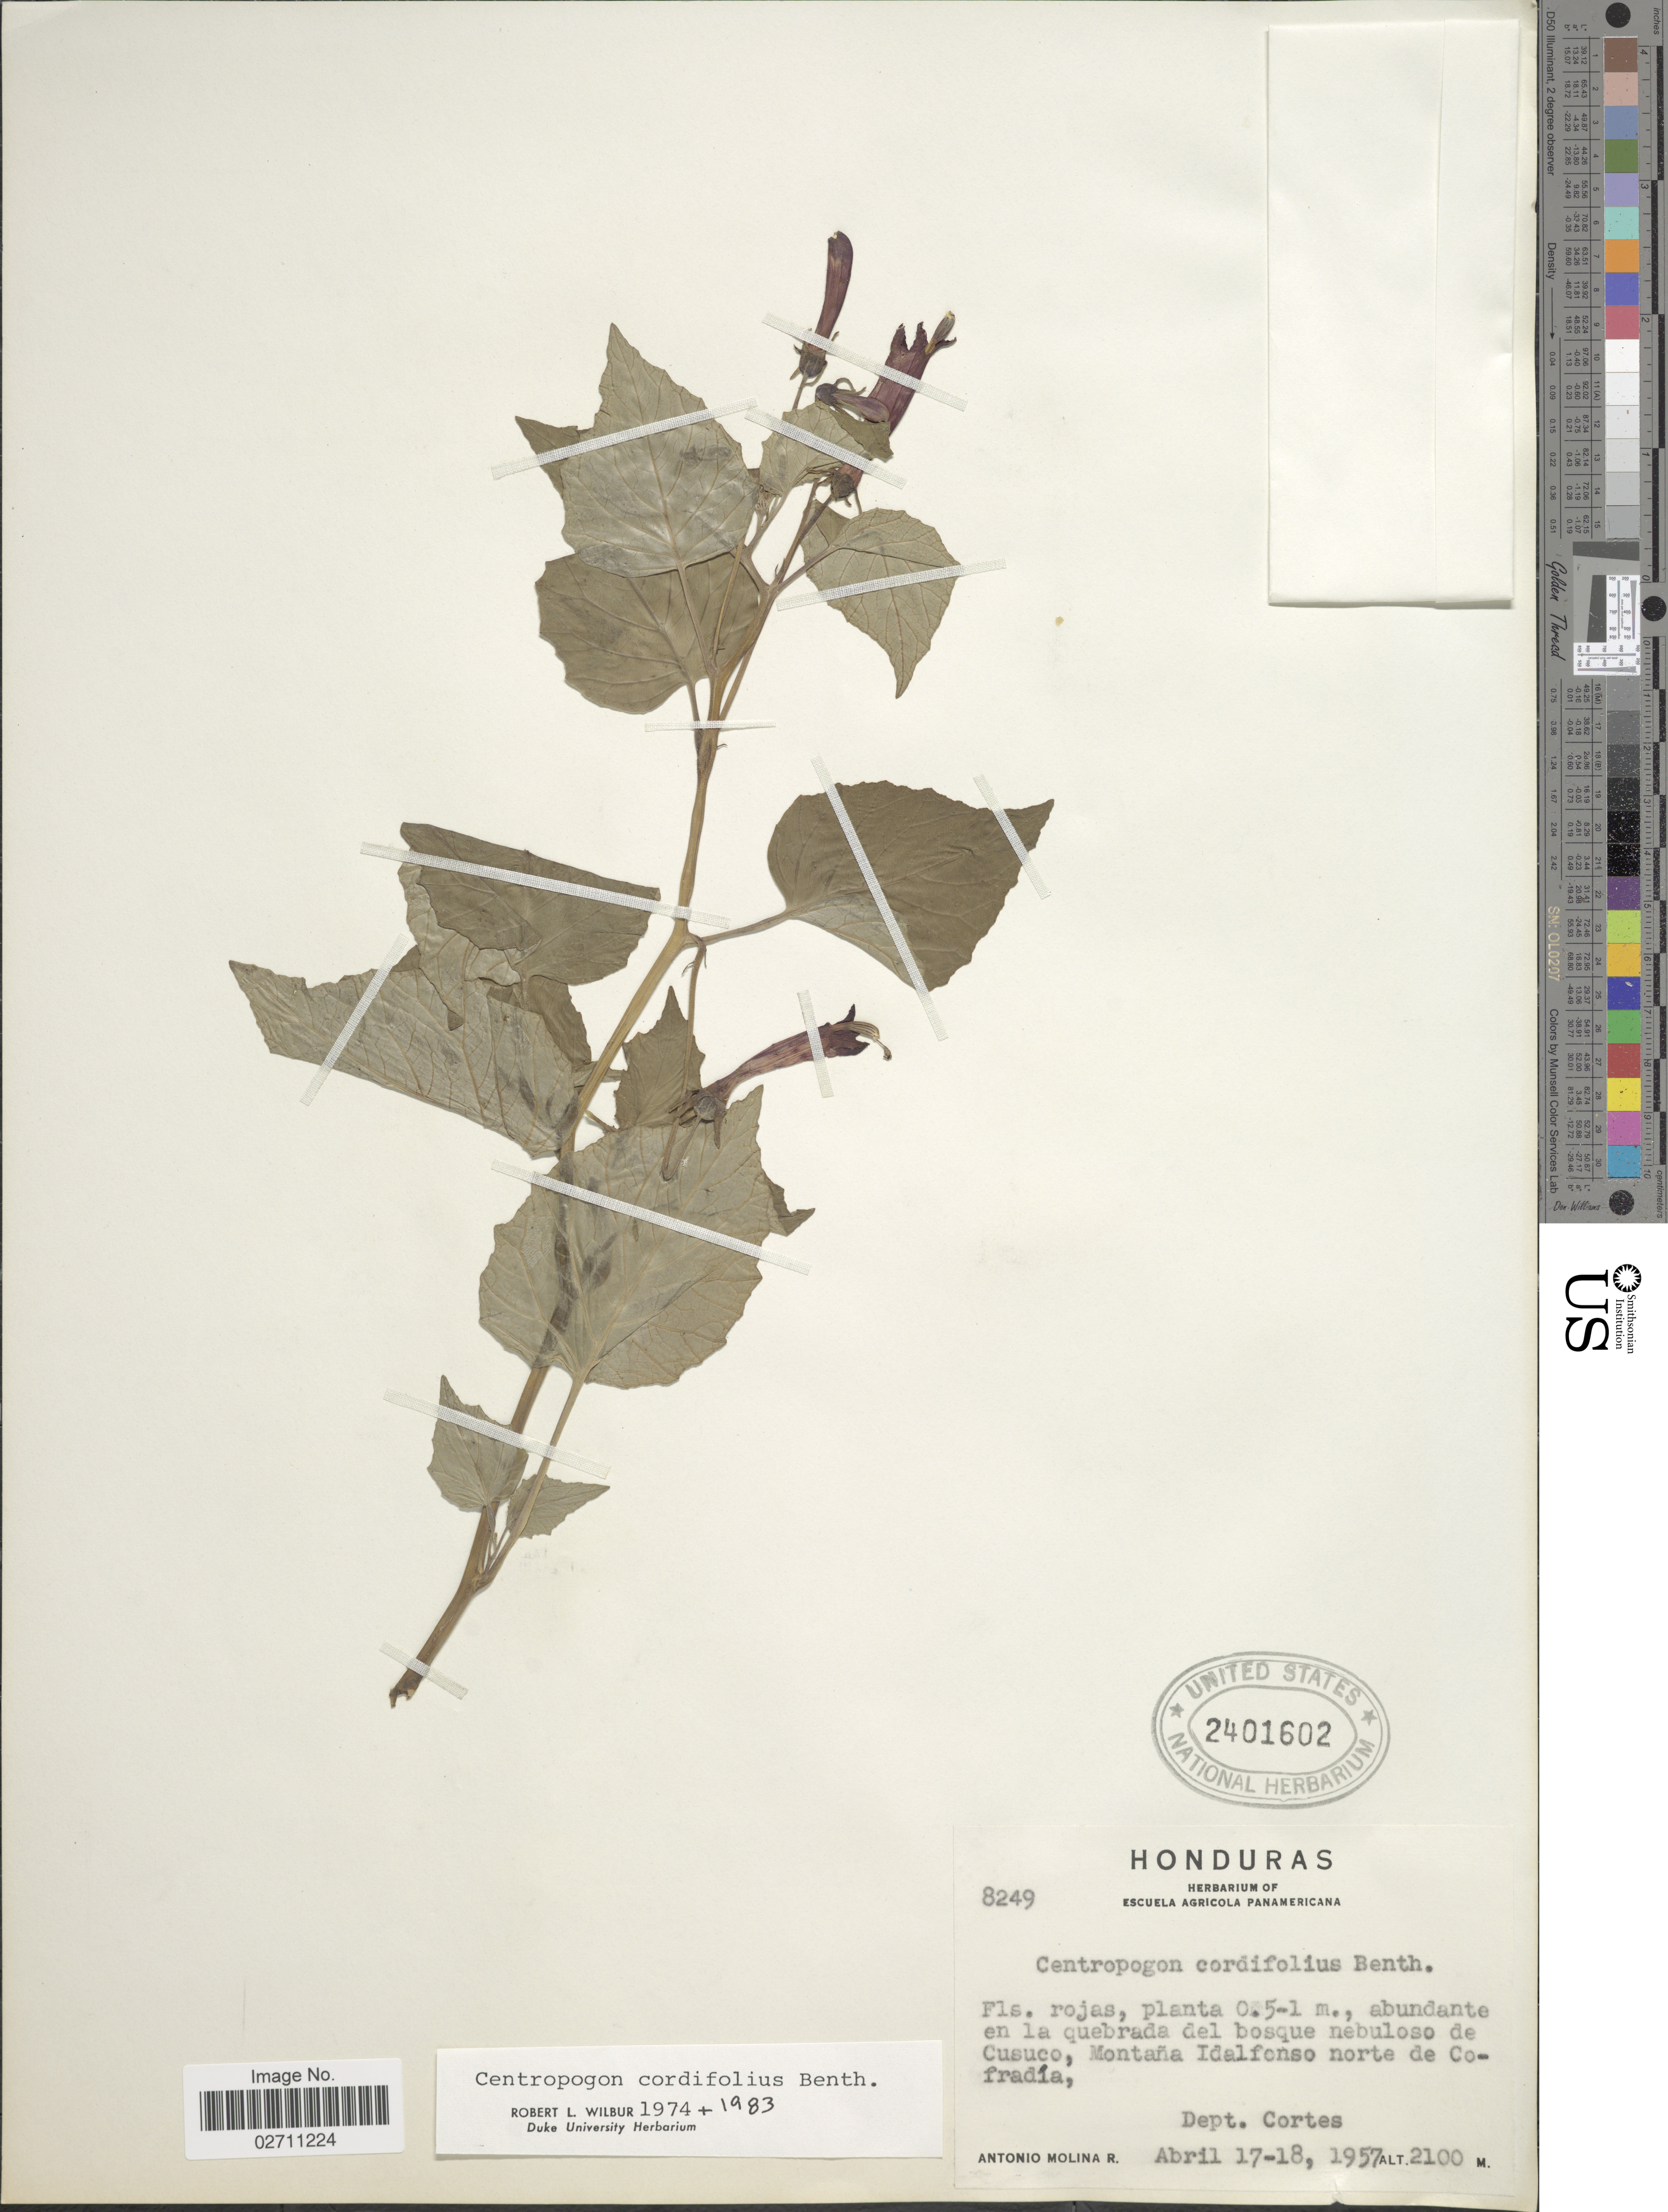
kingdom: Plantae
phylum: Tracheophyta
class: Magnoliopsida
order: Asterales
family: Campanulaceae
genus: Centropogon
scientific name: Centropogon cordifolius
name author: Benth.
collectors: A. Molina R.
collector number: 8249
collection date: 1957-04-17/1957-04-18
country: Honduras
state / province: Cortés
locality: Abundante en la quebrada del bosque nebuloso de Cusuco, Montana Idalfonso norte de Cofradia.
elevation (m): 2100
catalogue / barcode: US 2401602